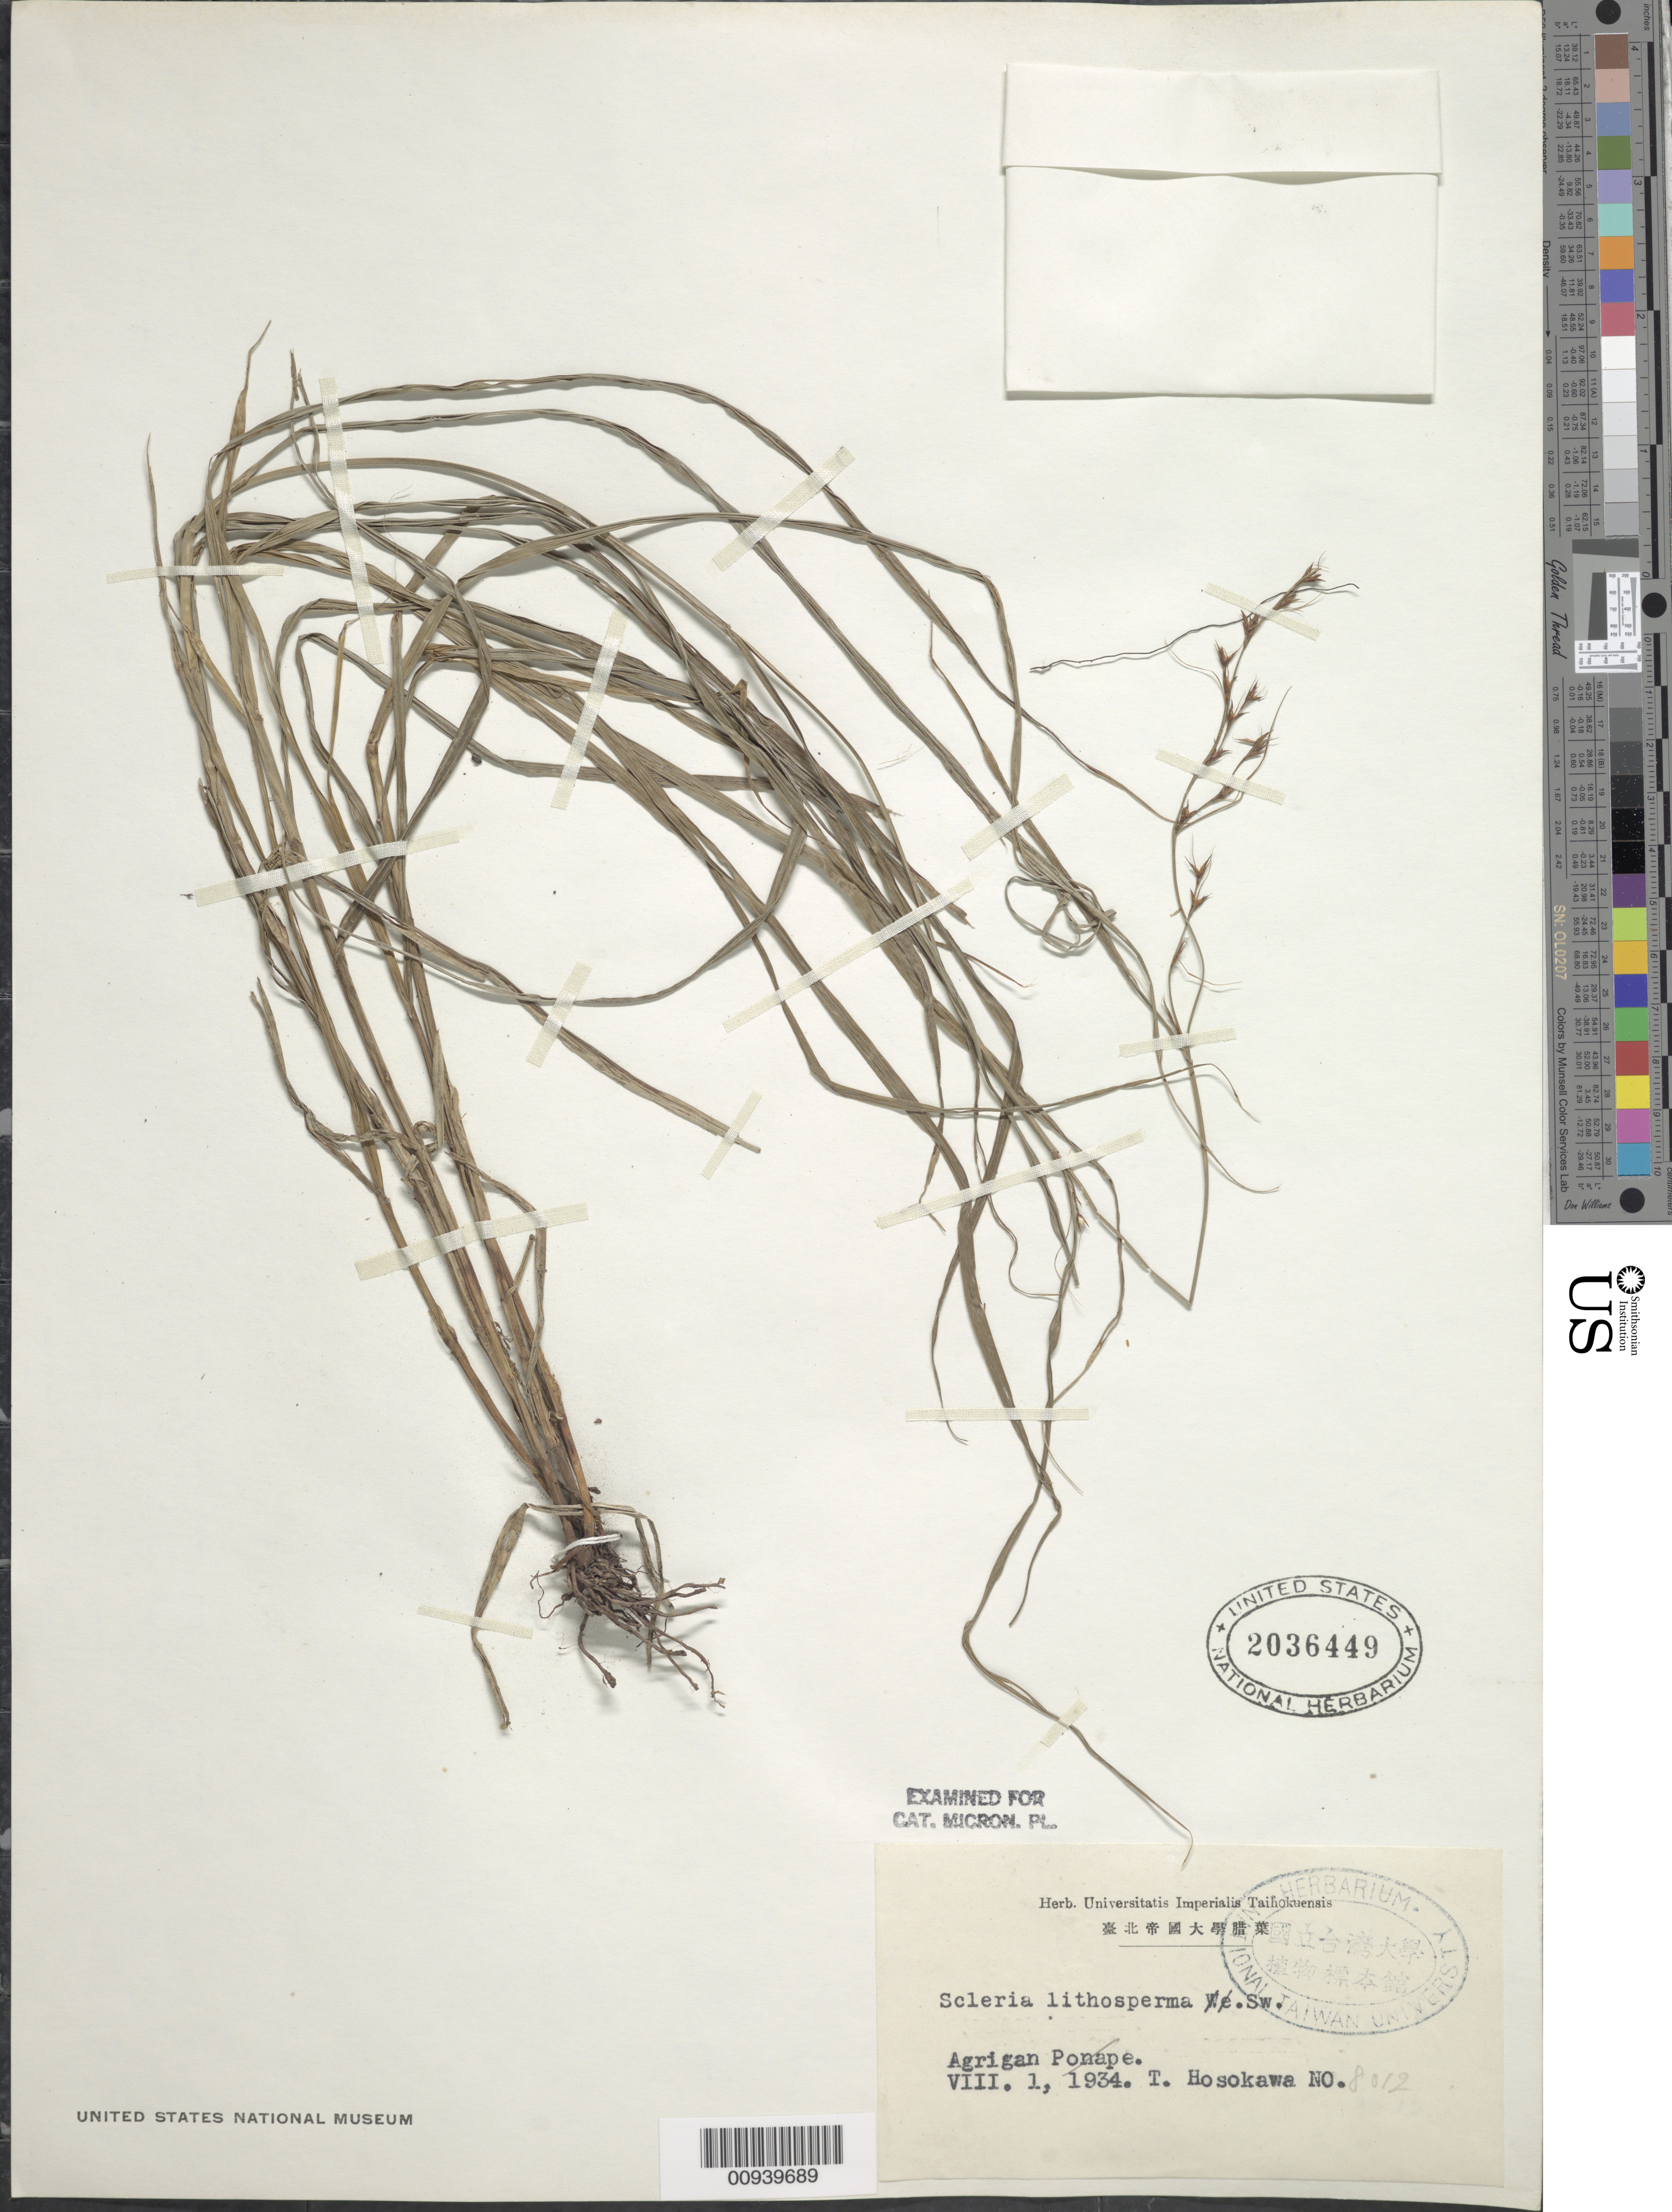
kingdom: Plantae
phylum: Tracheophyta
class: Liliopsida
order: Poales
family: Cyperaceae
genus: Scleria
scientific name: Scleria lithosperma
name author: (L.) Sw.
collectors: T. Hosokawa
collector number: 8012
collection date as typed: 01 Aug 1934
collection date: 1934-08-01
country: Northern Mariana Islands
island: Agrihan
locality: Ponape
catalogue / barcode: US 2036449